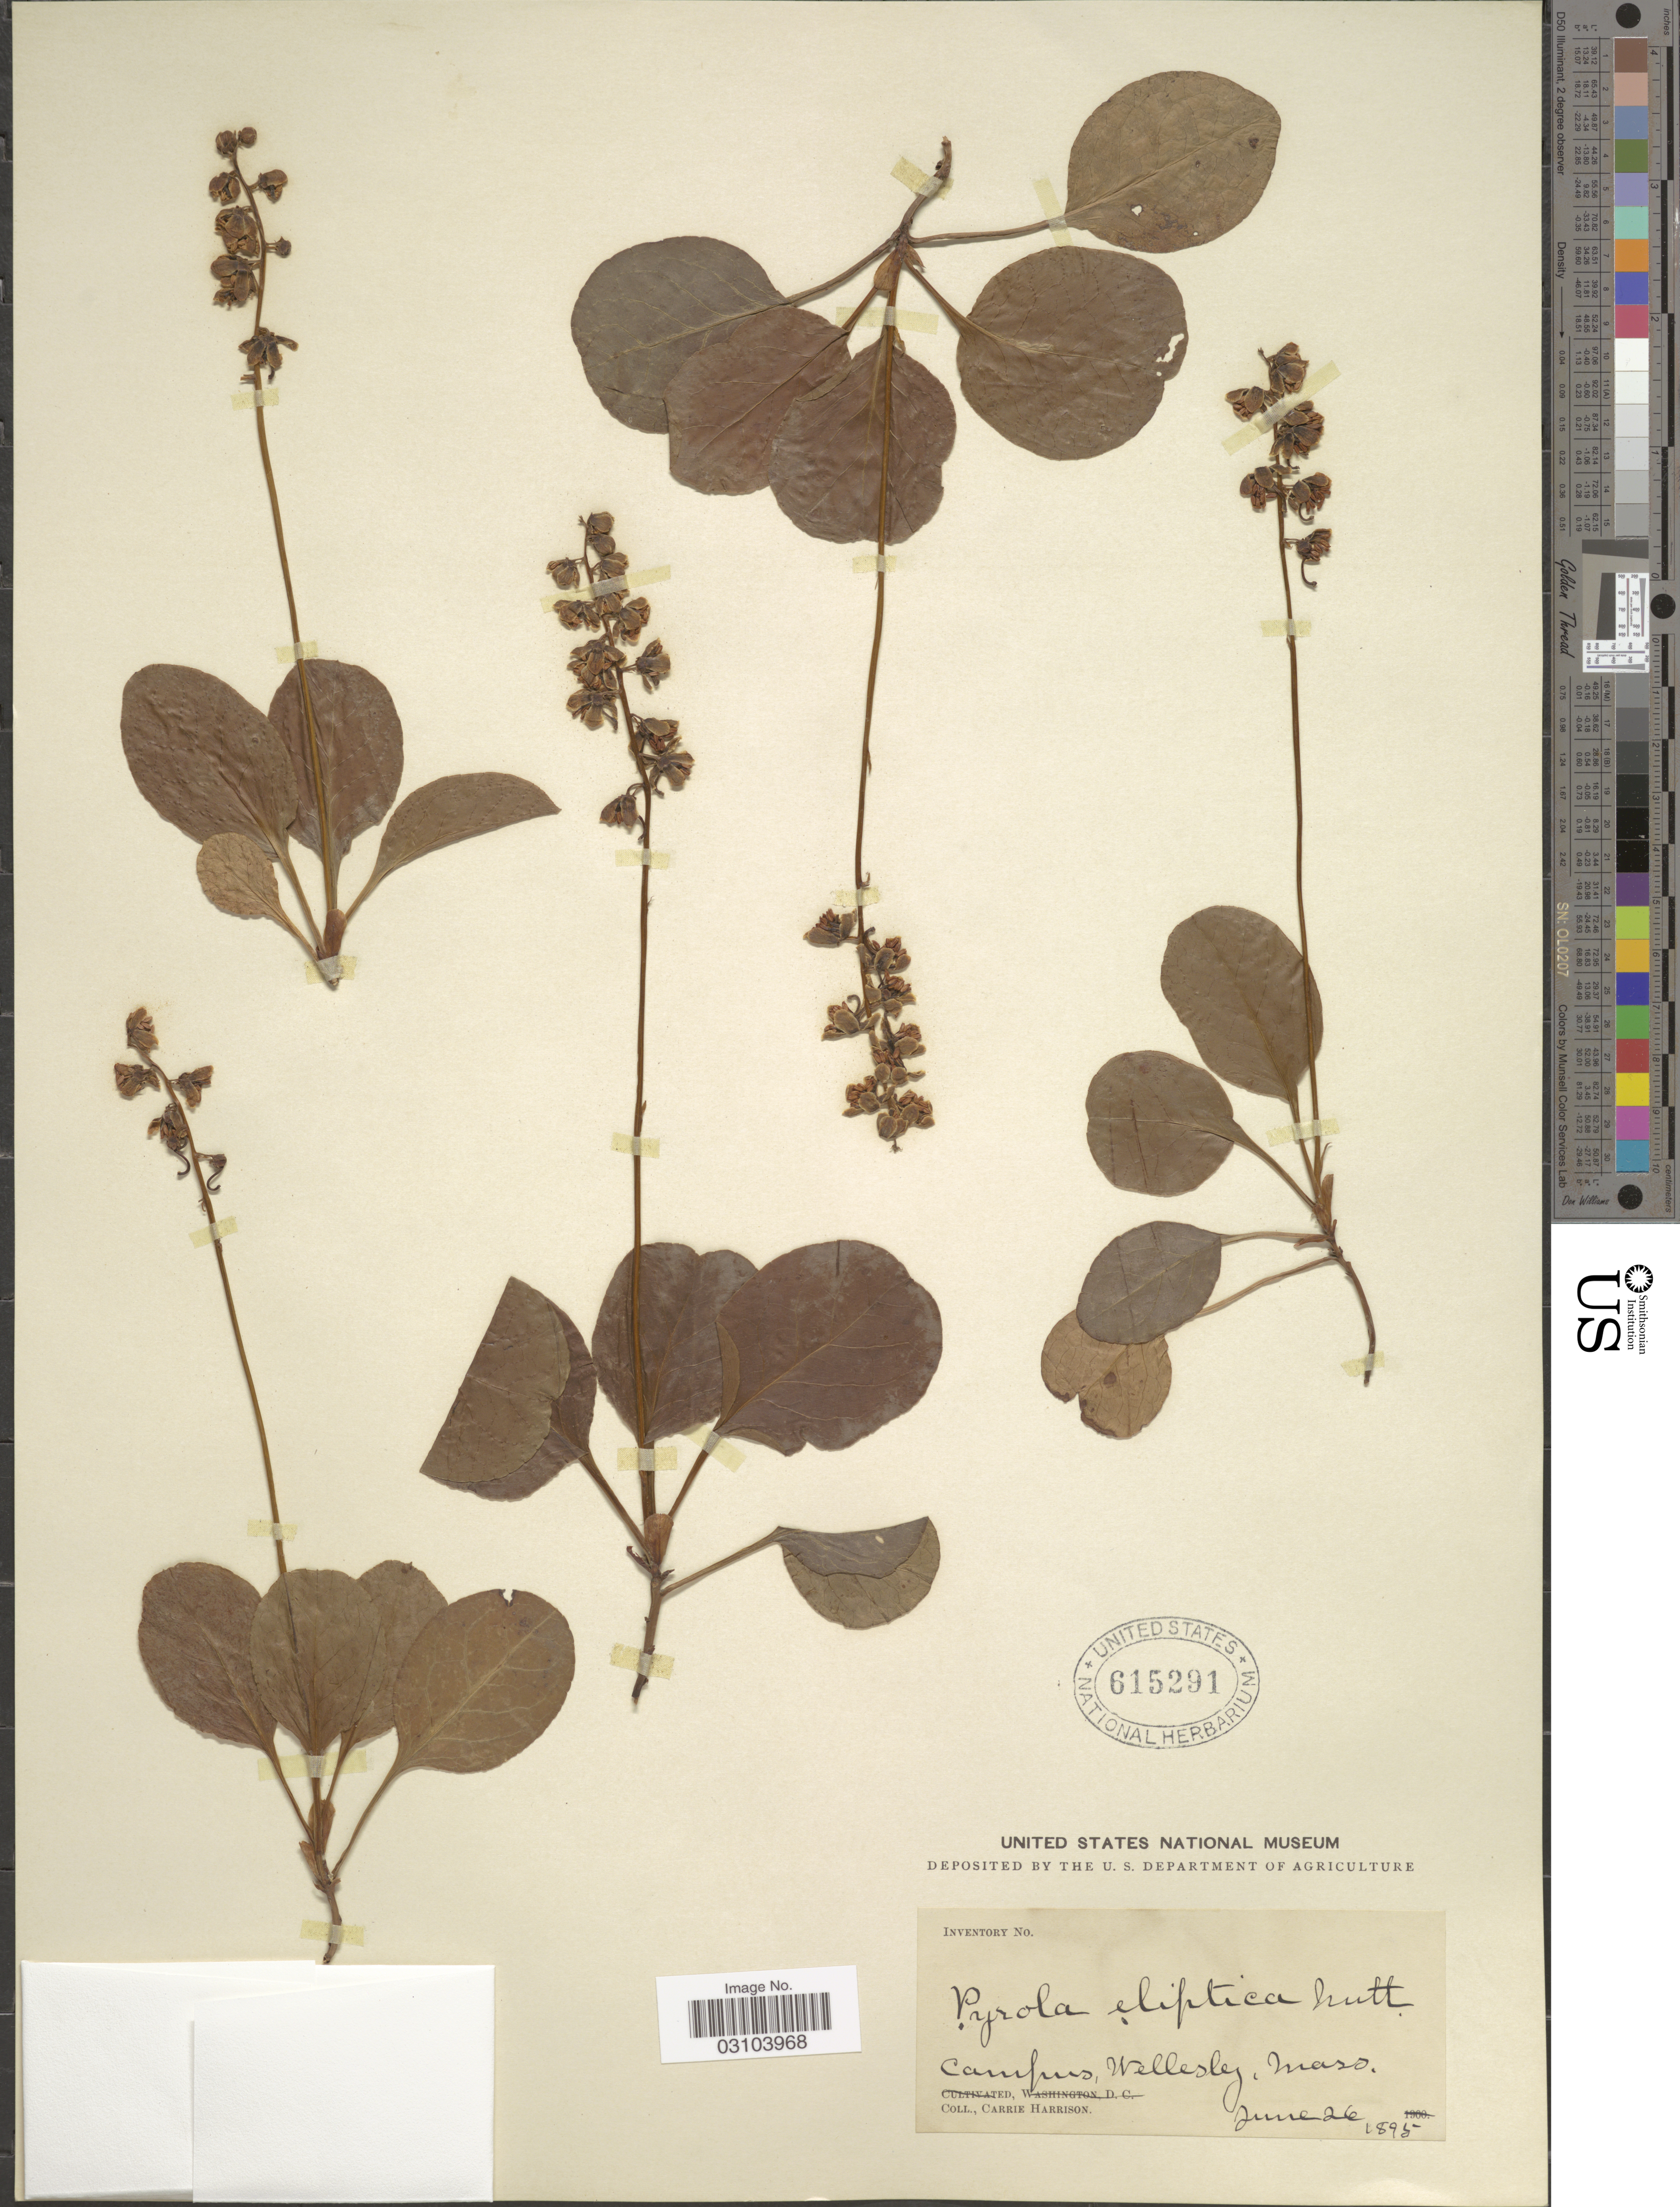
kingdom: Plantae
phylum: Tracheophyta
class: Magnoliopsida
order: Ericales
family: Ericaceae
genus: Pyrola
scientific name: Pyrola elliptica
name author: Nutt.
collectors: C. Harrison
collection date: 1895-06-26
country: United States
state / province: Massachusetts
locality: Campus, Wellesley, Mass.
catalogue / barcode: US 615291